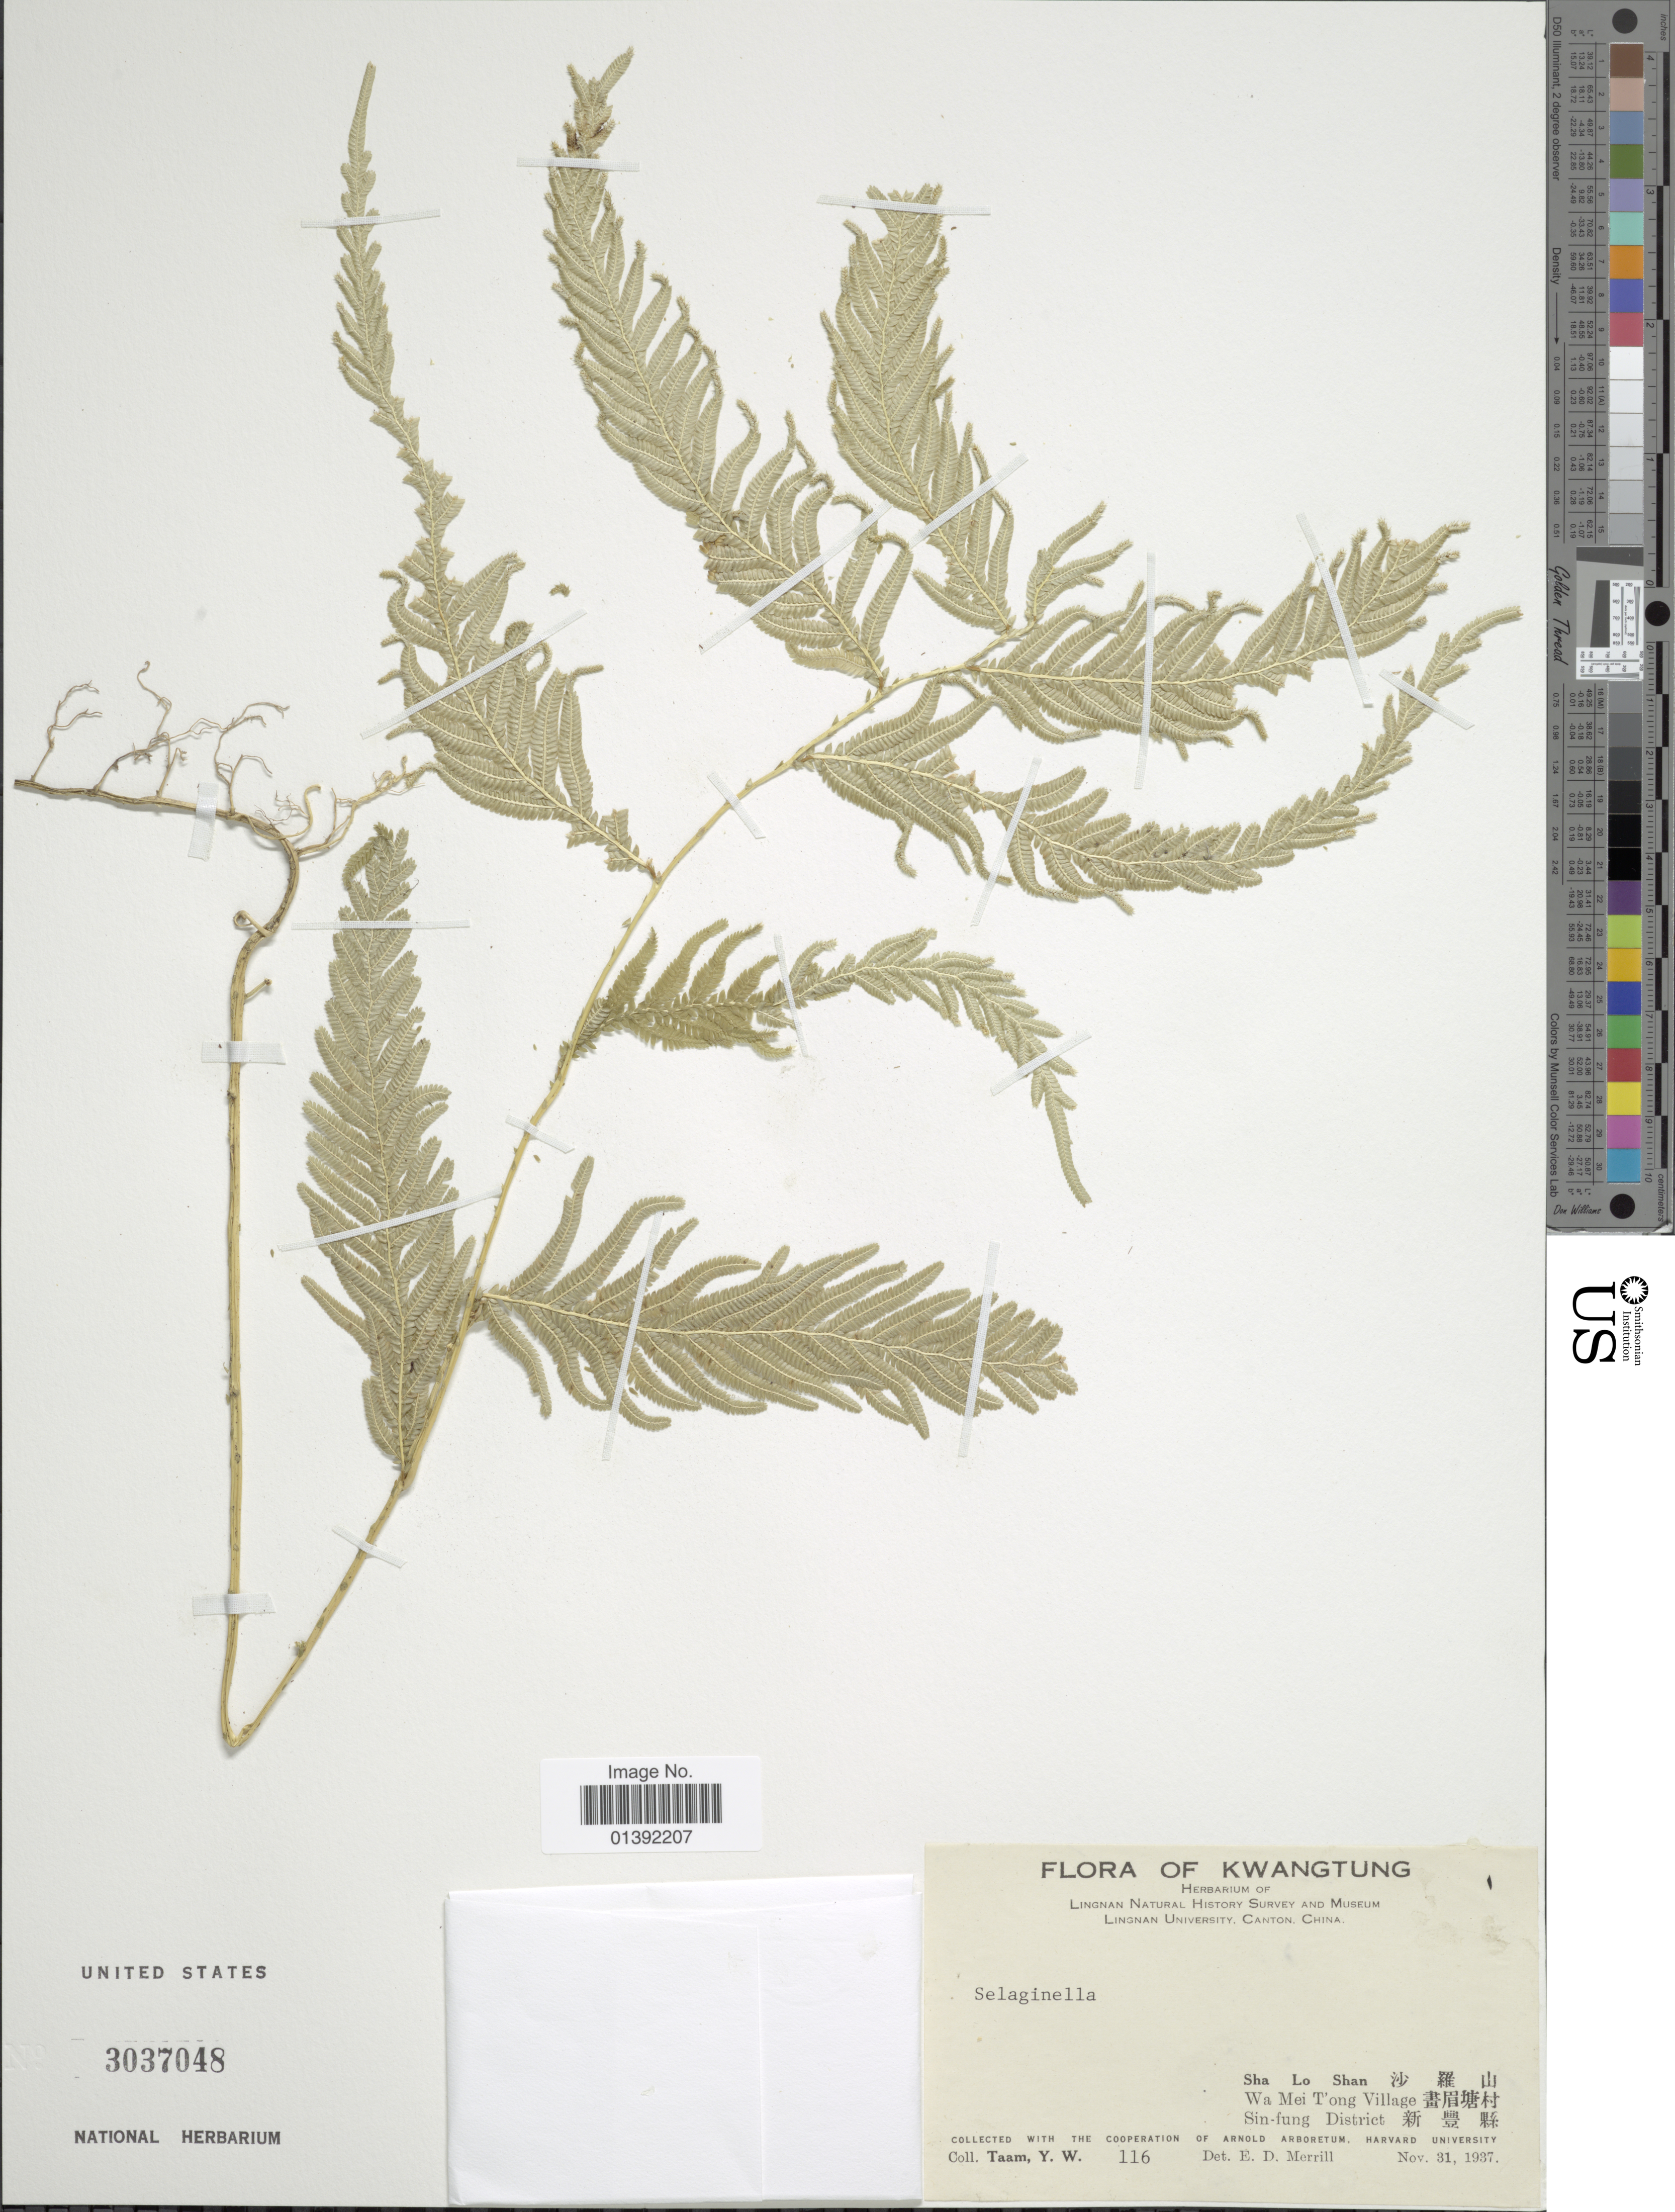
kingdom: Plantae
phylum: Tracheophyta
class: Lycopodiopsida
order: Selaginellales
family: Selaginellaceae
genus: Selaginella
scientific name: Selaginella sp.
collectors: Y. W. Taam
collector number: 116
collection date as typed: Transcribed d/m/y: 31/11/1937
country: China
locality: Kwangtung, Sha Lo Shan, Wa Mei T'ong Village, Sin-fung District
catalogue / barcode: US 3037048